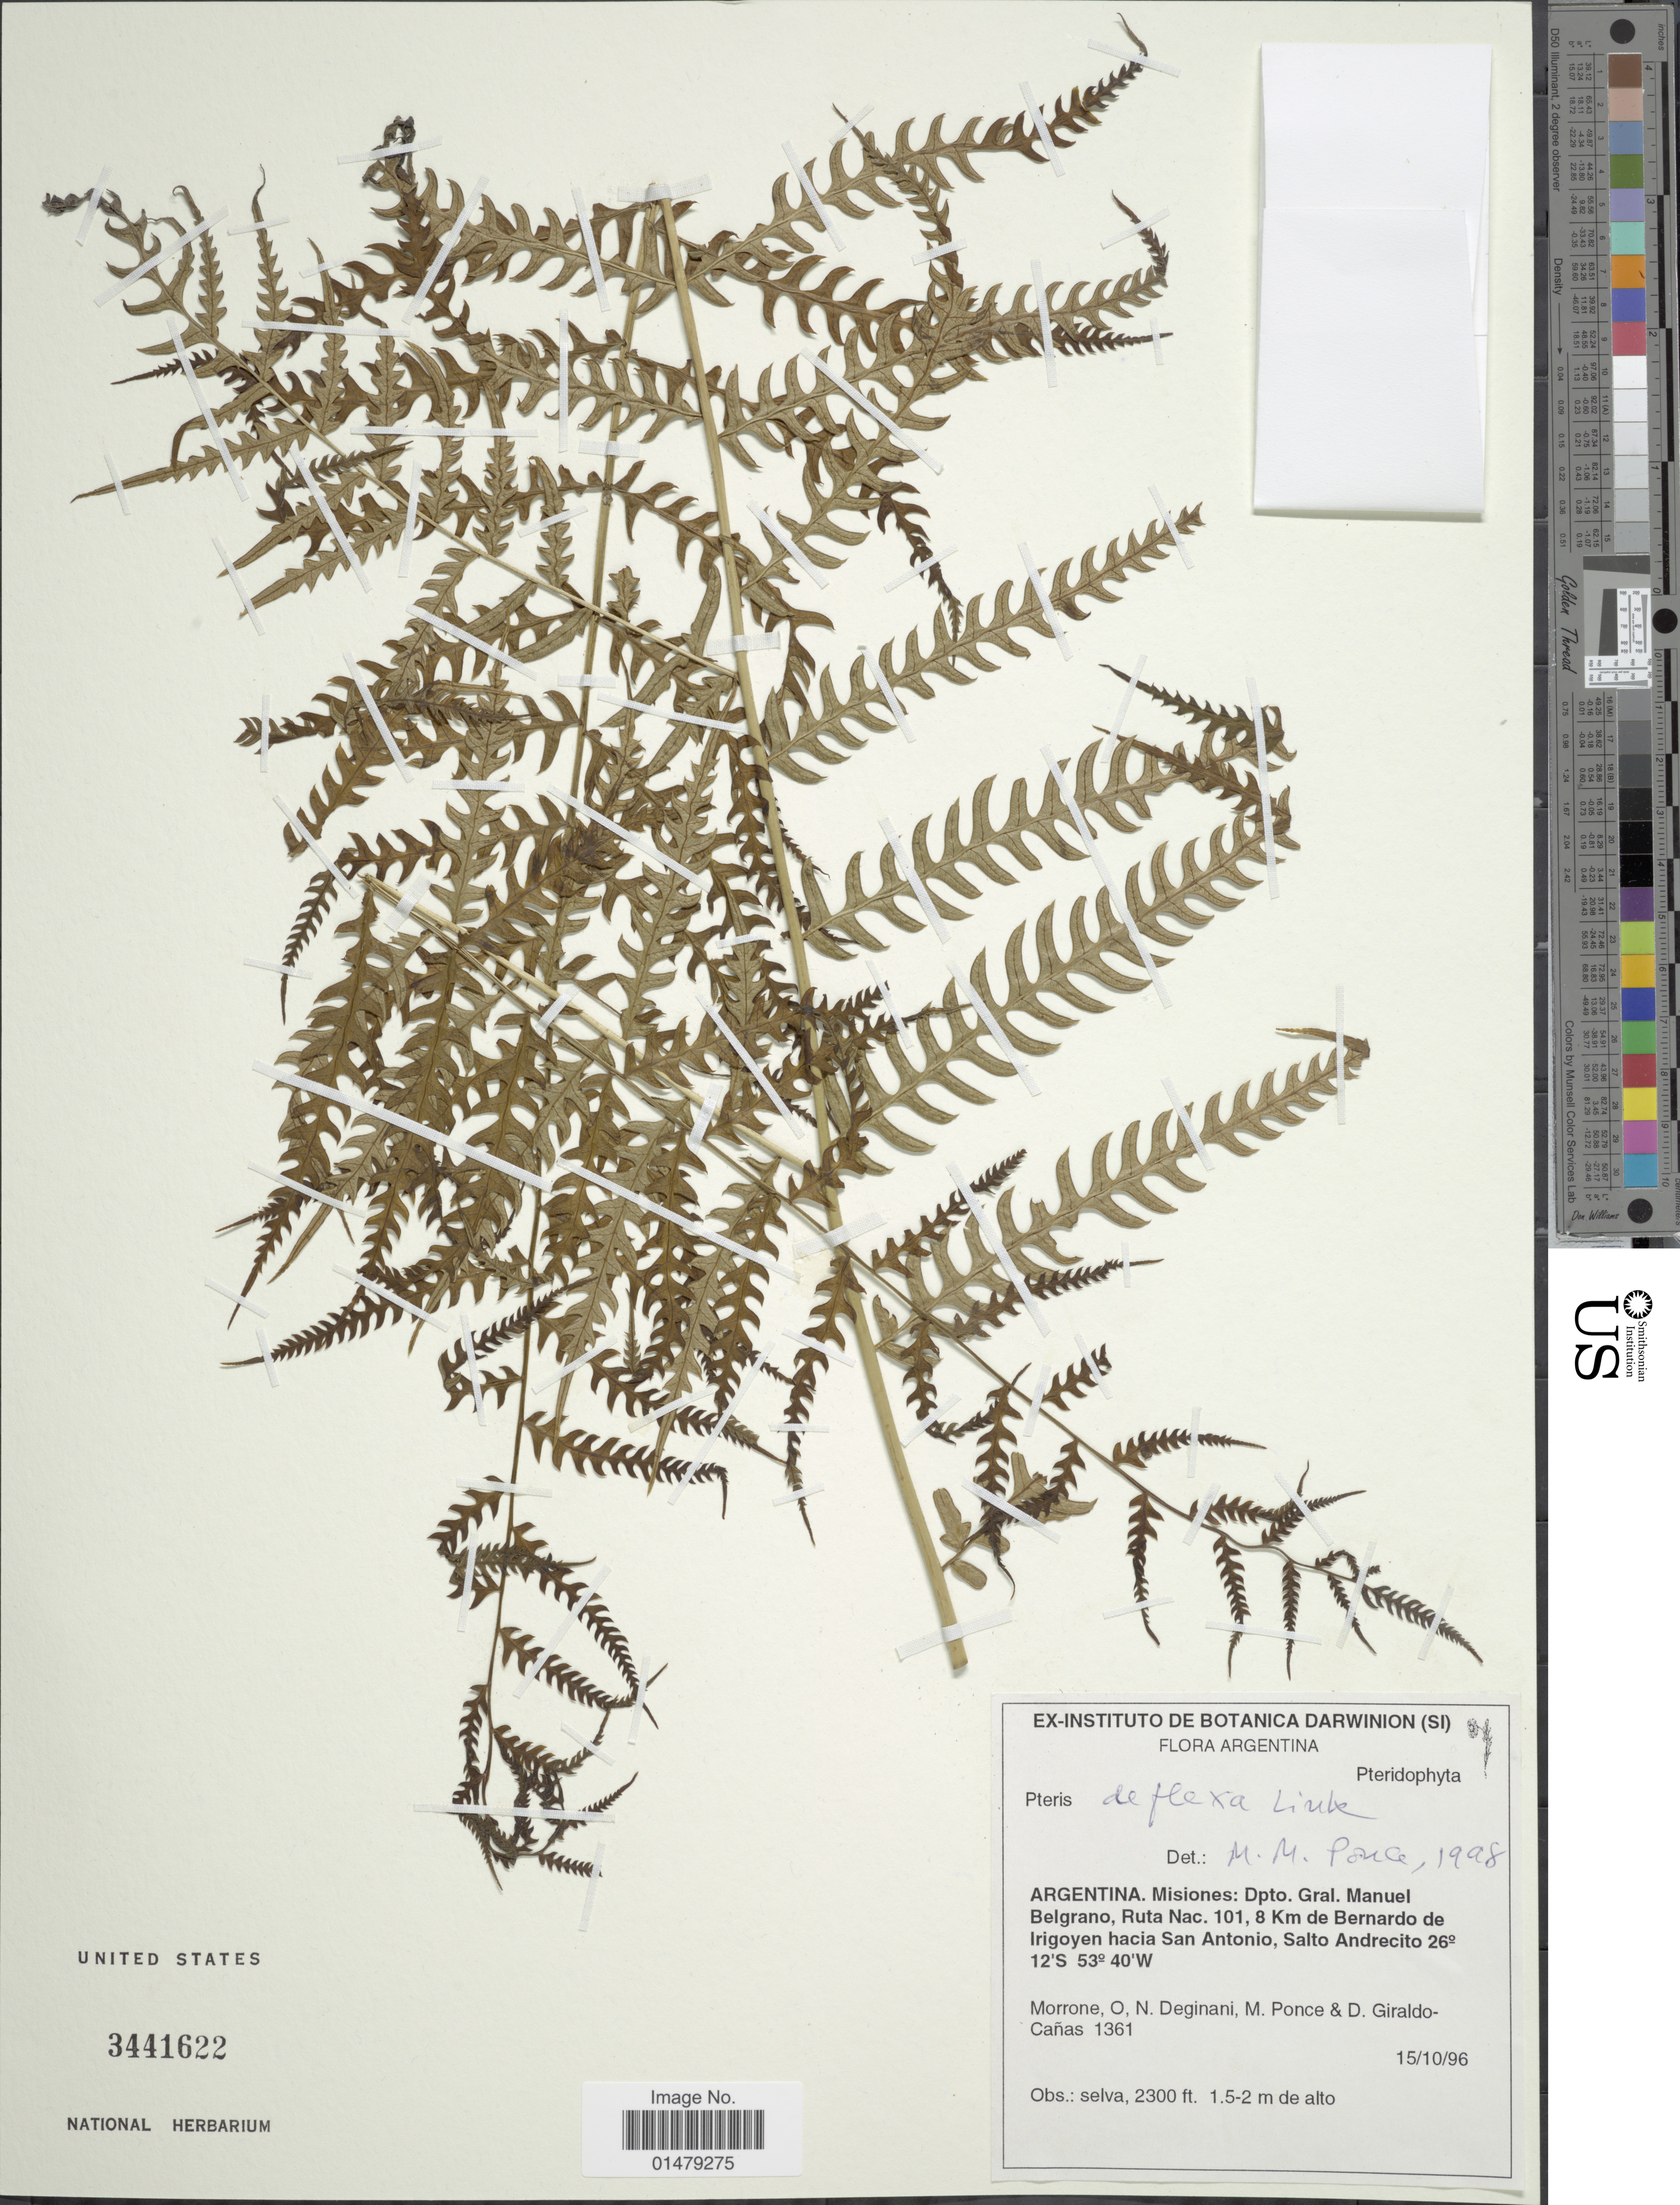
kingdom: Plantae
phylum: Tracheophyta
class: Polypodiopsida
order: Polypodiales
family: Pteridaceae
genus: Pteris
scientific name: Pteris deflexa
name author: Link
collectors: O. N. Morrone, N. Deginani, M. Ponce & D. A. Giraldo-Cañas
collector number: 1361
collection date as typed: Transcribed d/m/y: 15/10/96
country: Argentina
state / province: Misiones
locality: Dpto. Gral. Manuel Belgrano, Ruta Nac. 101, 8 Km de Bernardo de Irigoyen hacia San Antonio, Salto Andrecito.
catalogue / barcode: US 3441622